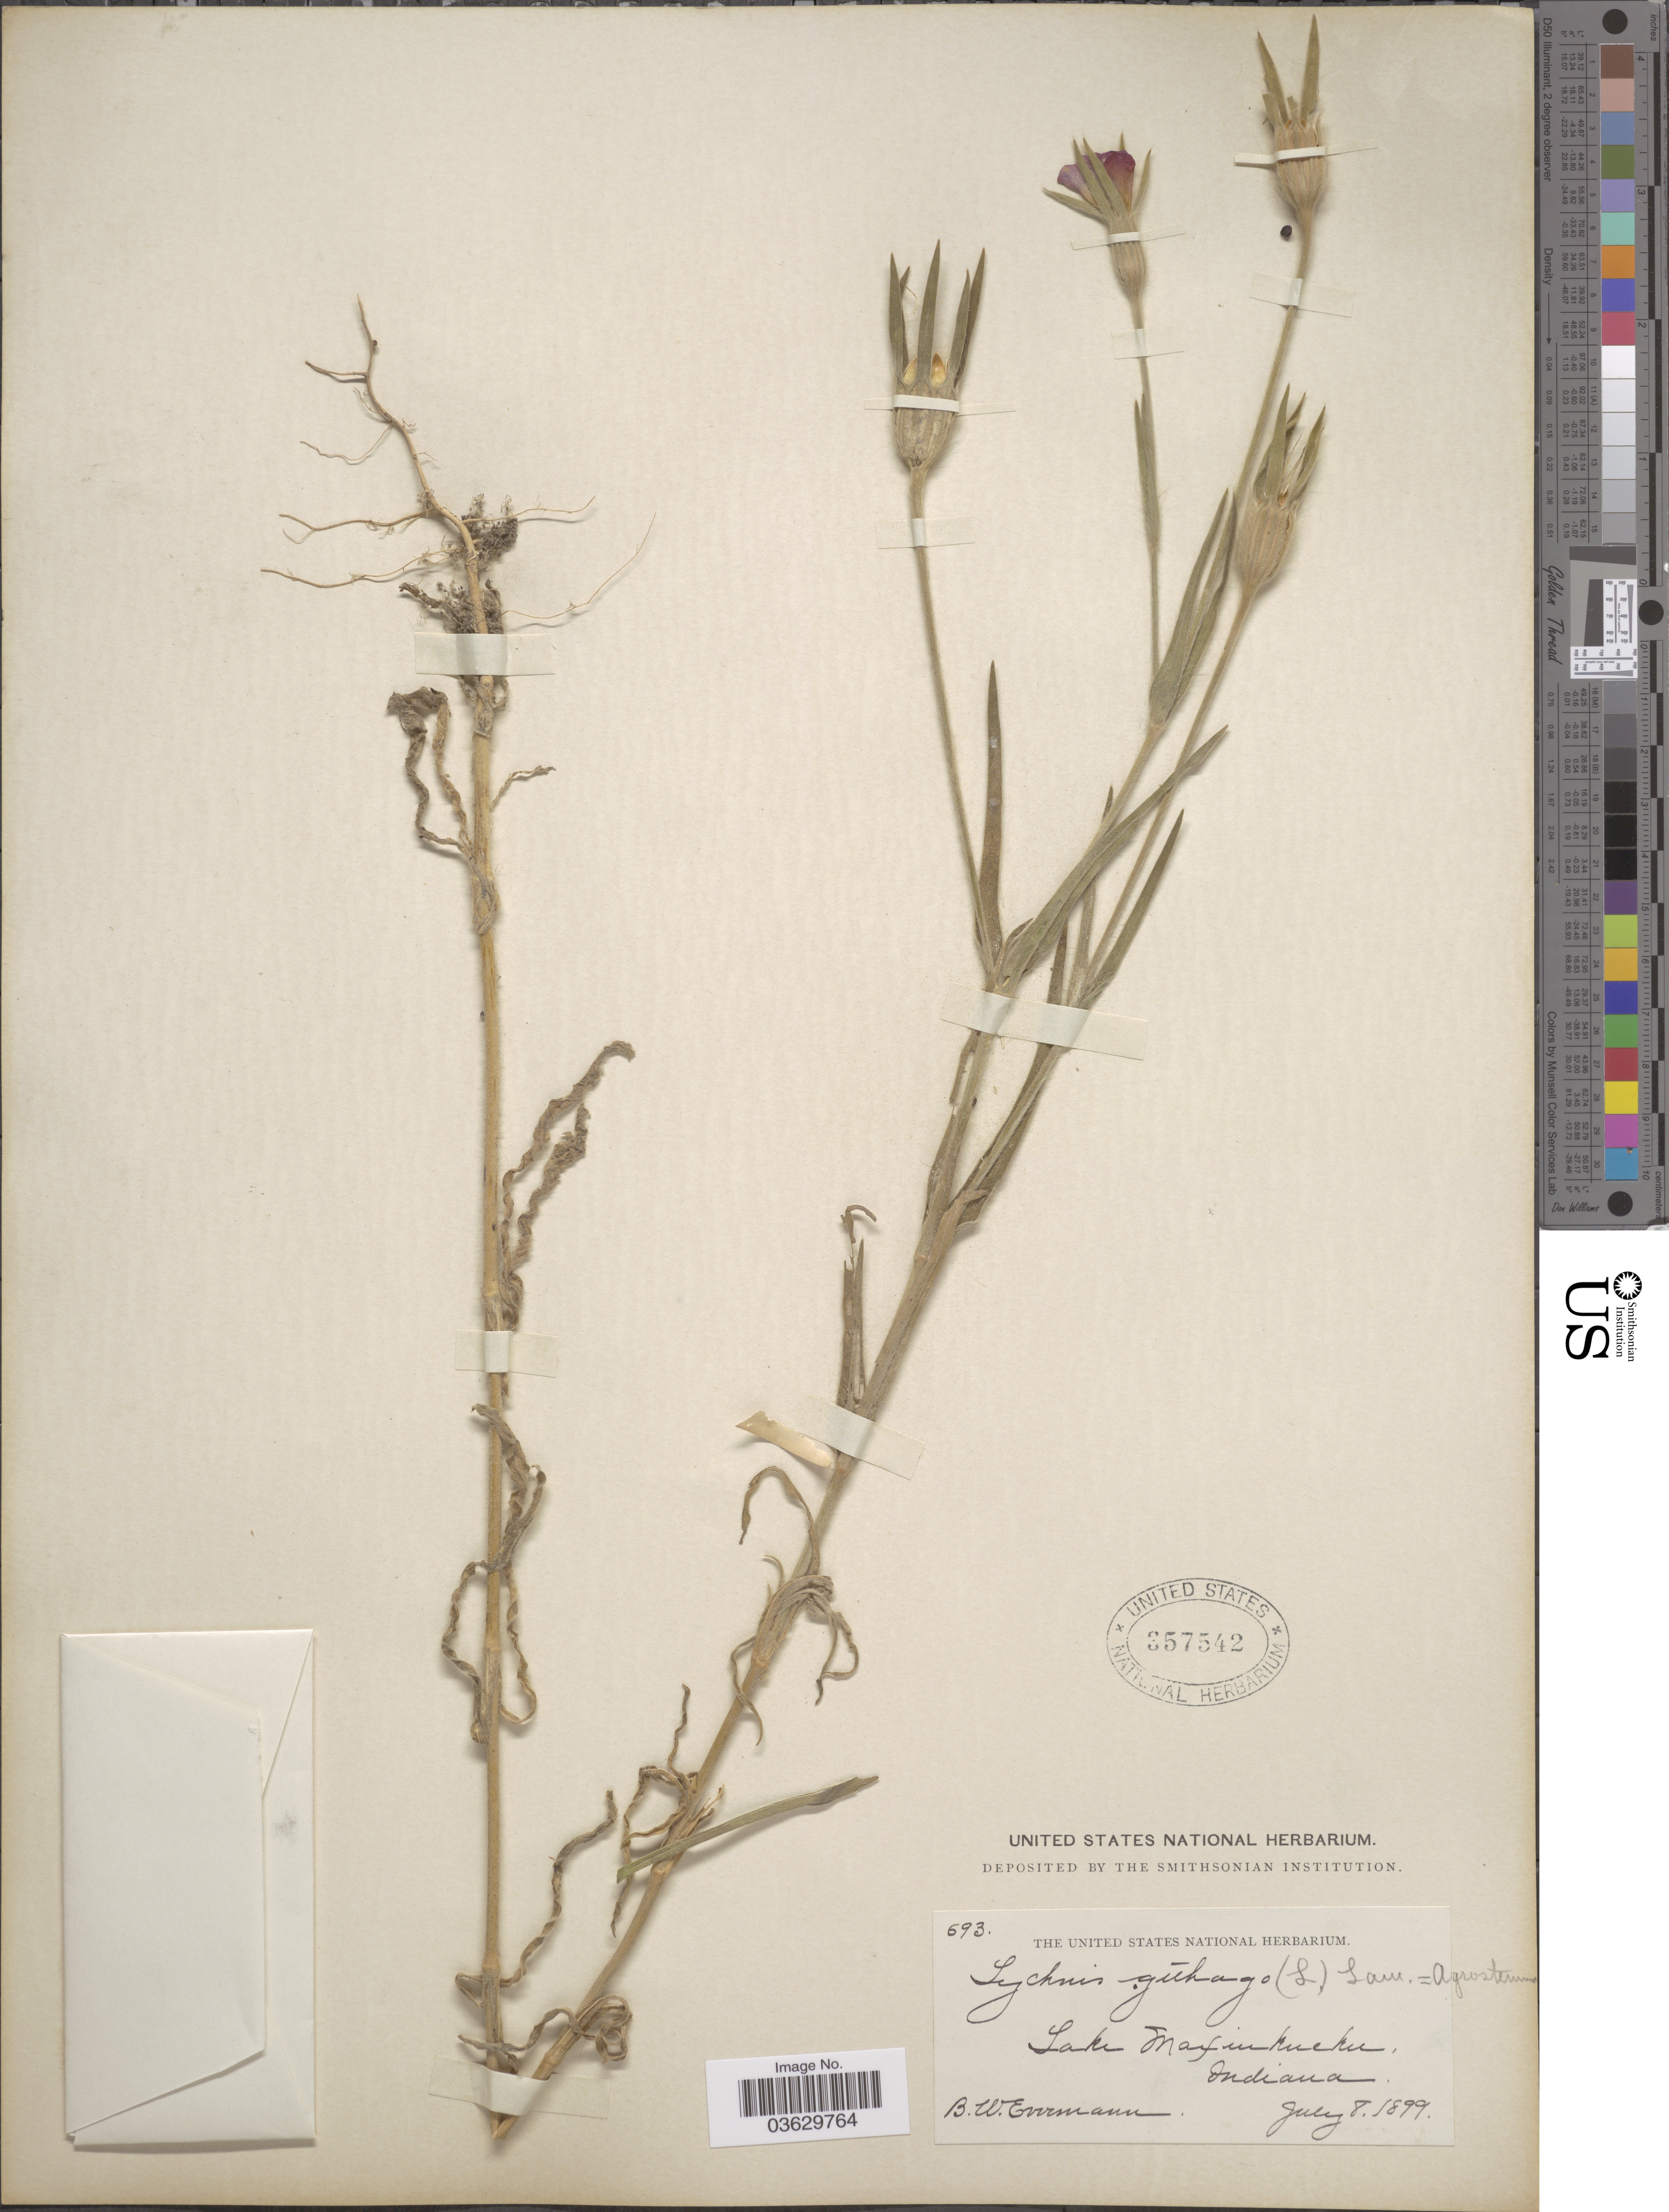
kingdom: Plantae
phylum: Tracheophyta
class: Magnoliopsida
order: Caryophyllales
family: Caryophyllaceae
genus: Agrostemma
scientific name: Agrostemma sp.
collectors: B. W. Evermann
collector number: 693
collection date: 1899-07-08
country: United States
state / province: Indiana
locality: Lake Maxinkuckee.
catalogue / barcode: US 357542